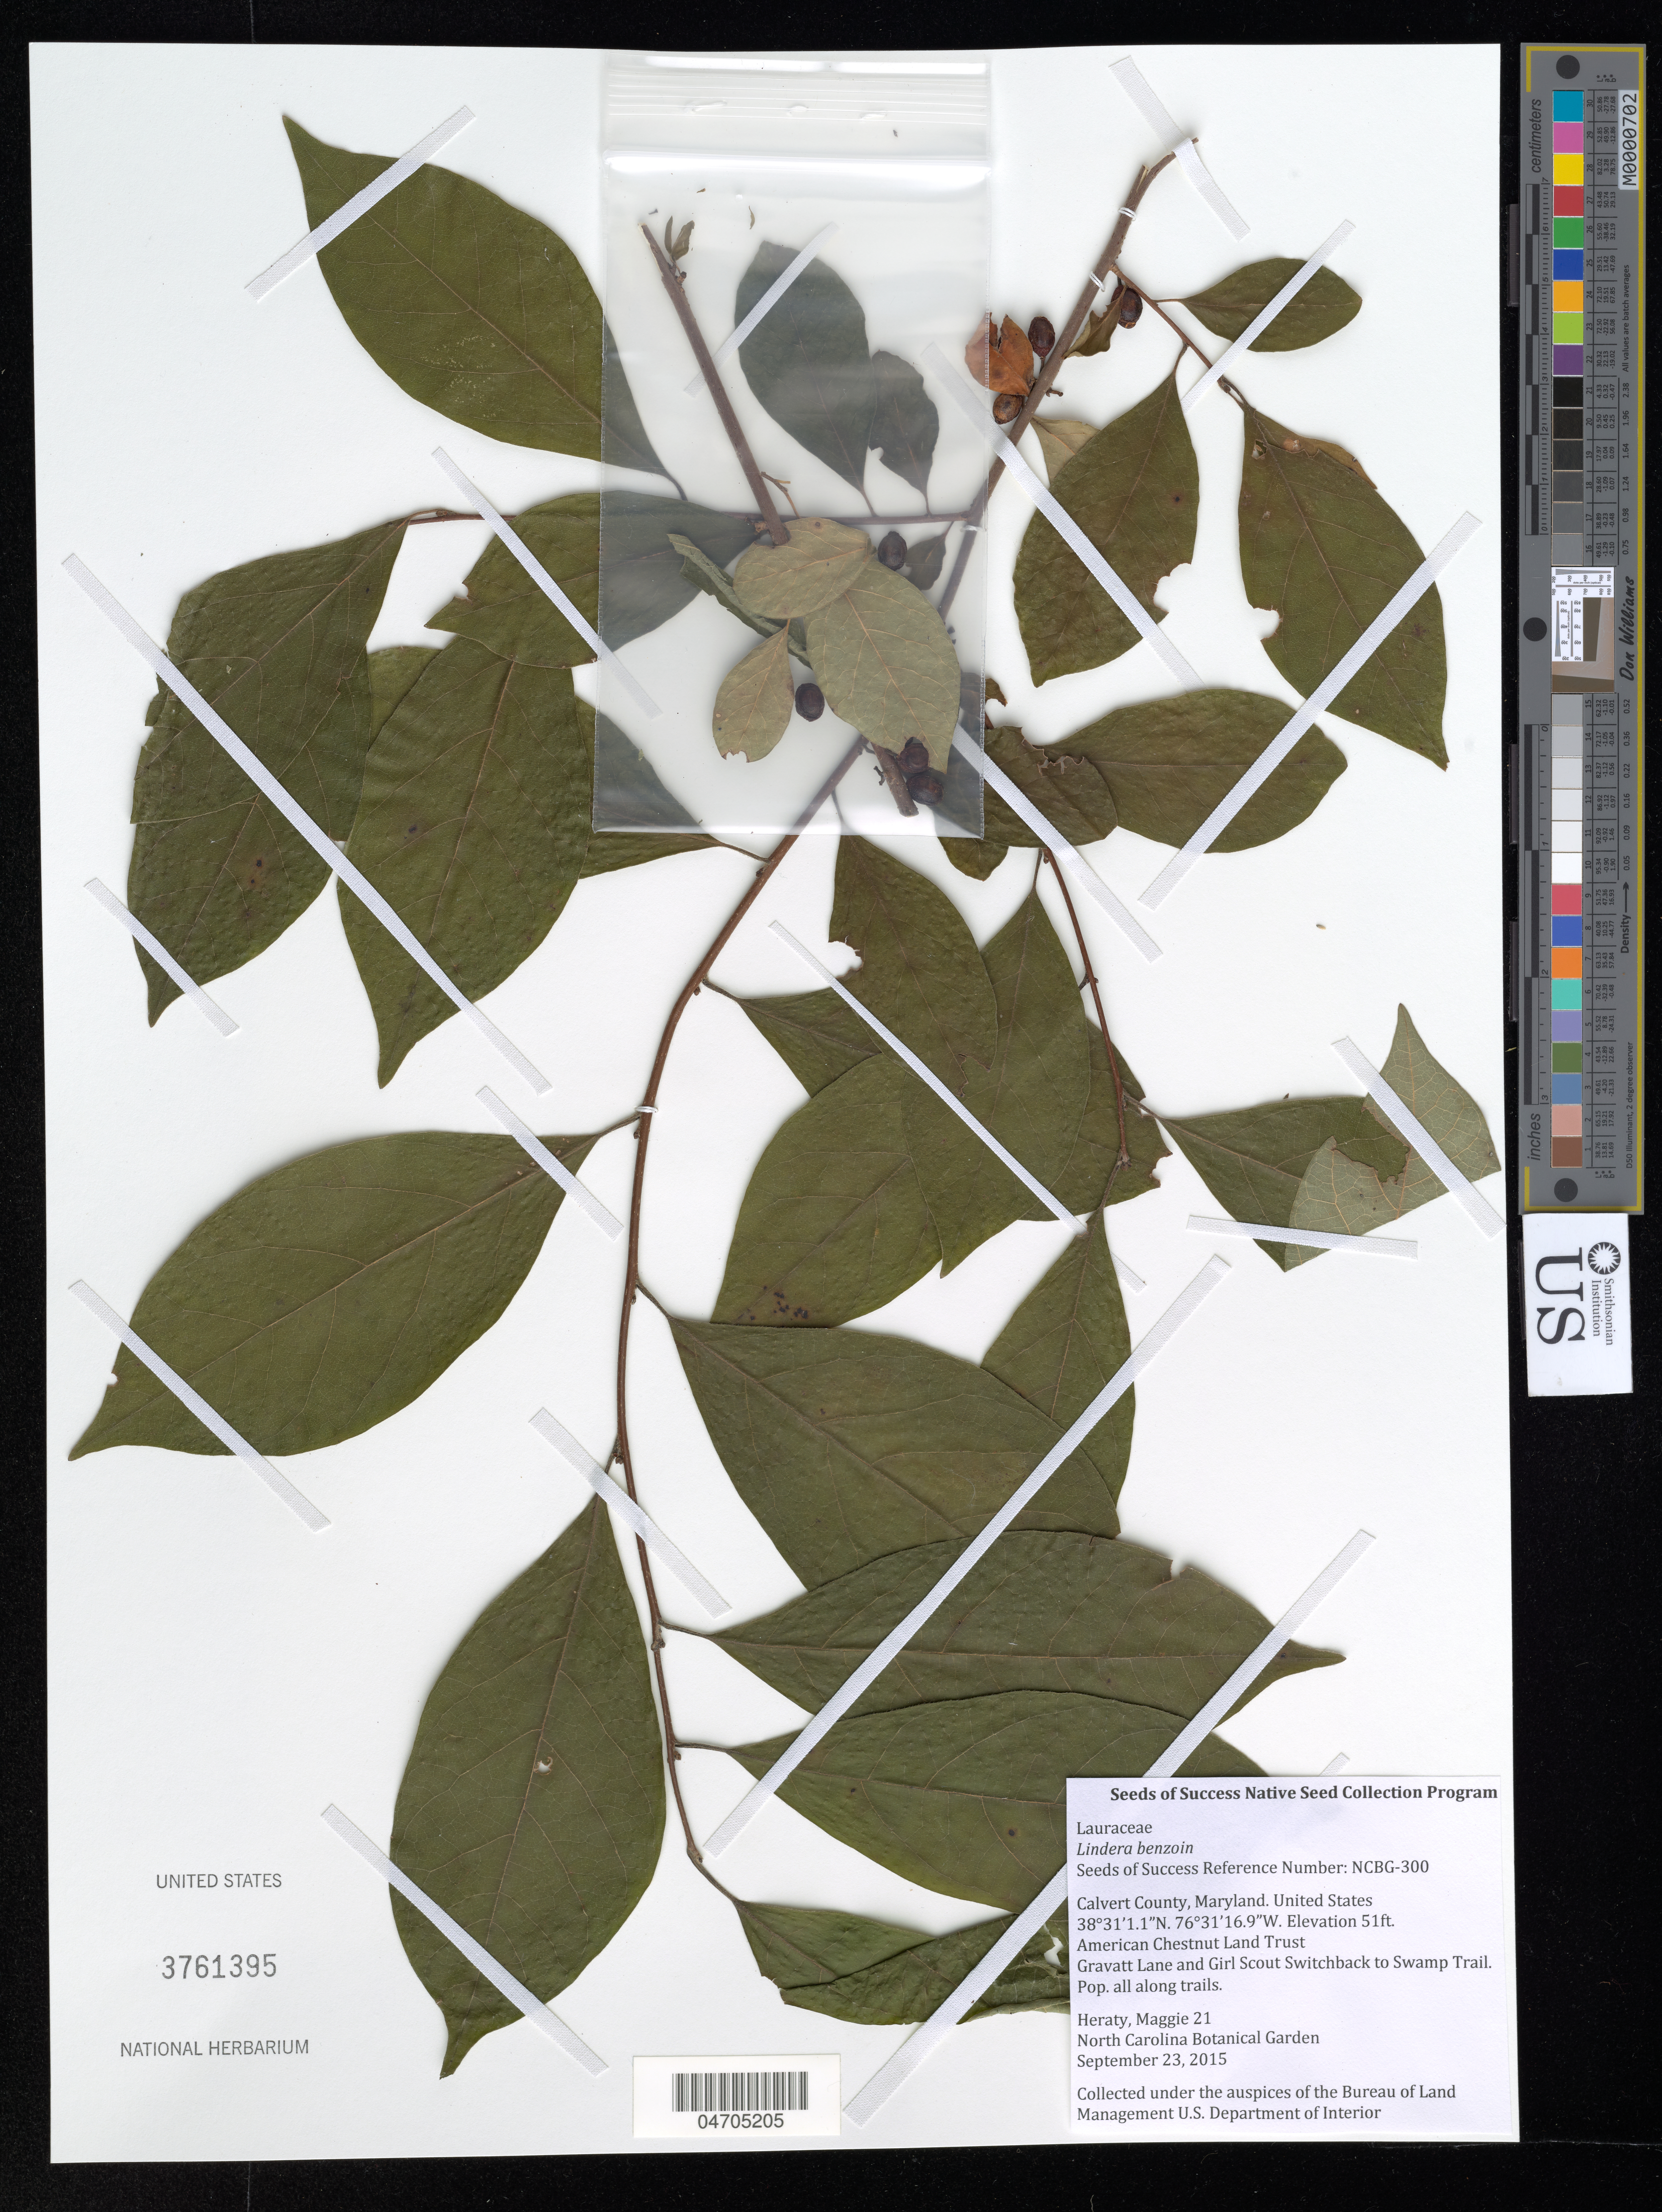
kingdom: Plantae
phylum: Tracheophyta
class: Magnoliopsida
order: Laurales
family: Lauraceae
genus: Lindera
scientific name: Lindera benzoin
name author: (L.) Blume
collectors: M. Heraty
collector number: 21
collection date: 2015-09-23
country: United States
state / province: Maryland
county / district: Calvert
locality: Calvert County. American Chestnut Land Trust. Gravatt Lane and Girl Scout Switchback to Swamp Trail. Pop. all along trails.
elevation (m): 16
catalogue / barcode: US 3761395